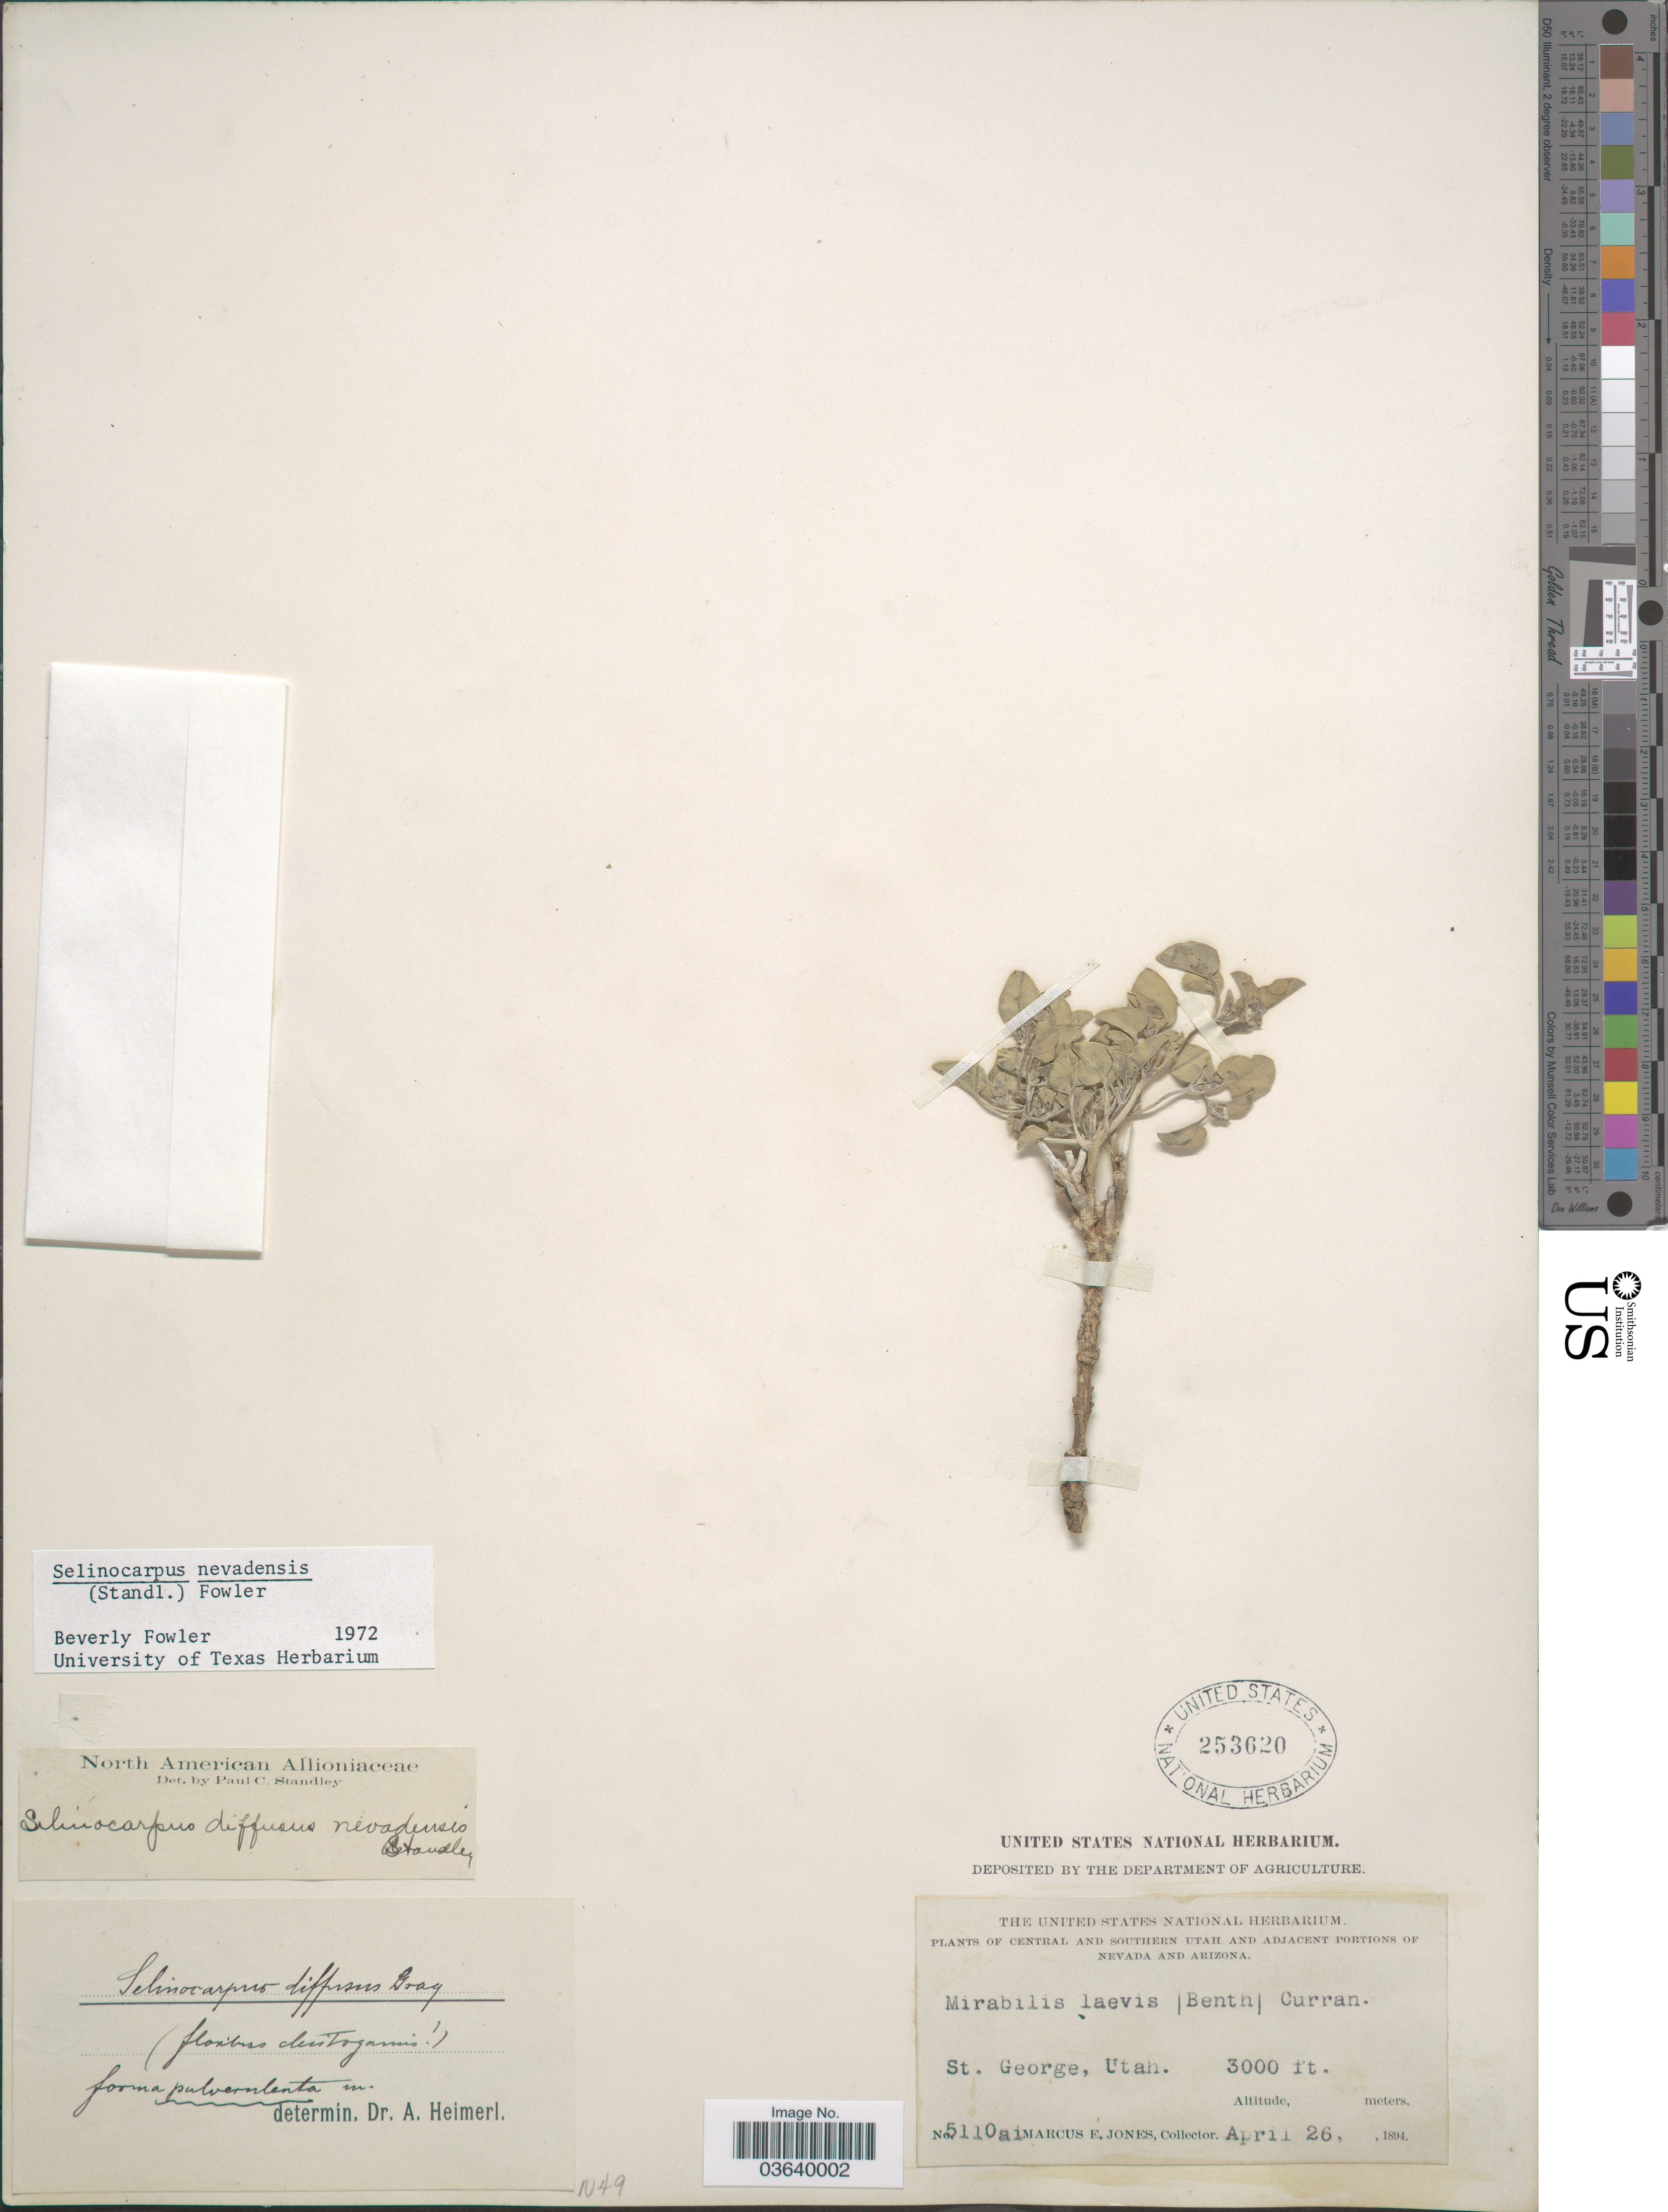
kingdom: Plantae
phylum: Tracheophyta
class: Magnoliopsida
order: Caryophyllales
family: Nyctaginaceae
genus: Acleisanthes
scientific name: Acleisanthes nevadensis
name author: (Standl.) B.L. Turner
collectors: M. E. Jones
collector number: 5110ai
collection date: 1894-04-26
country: United States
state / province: Utah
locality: Central and Southern Utah. St. George.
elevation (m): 914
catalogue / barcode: US 253620